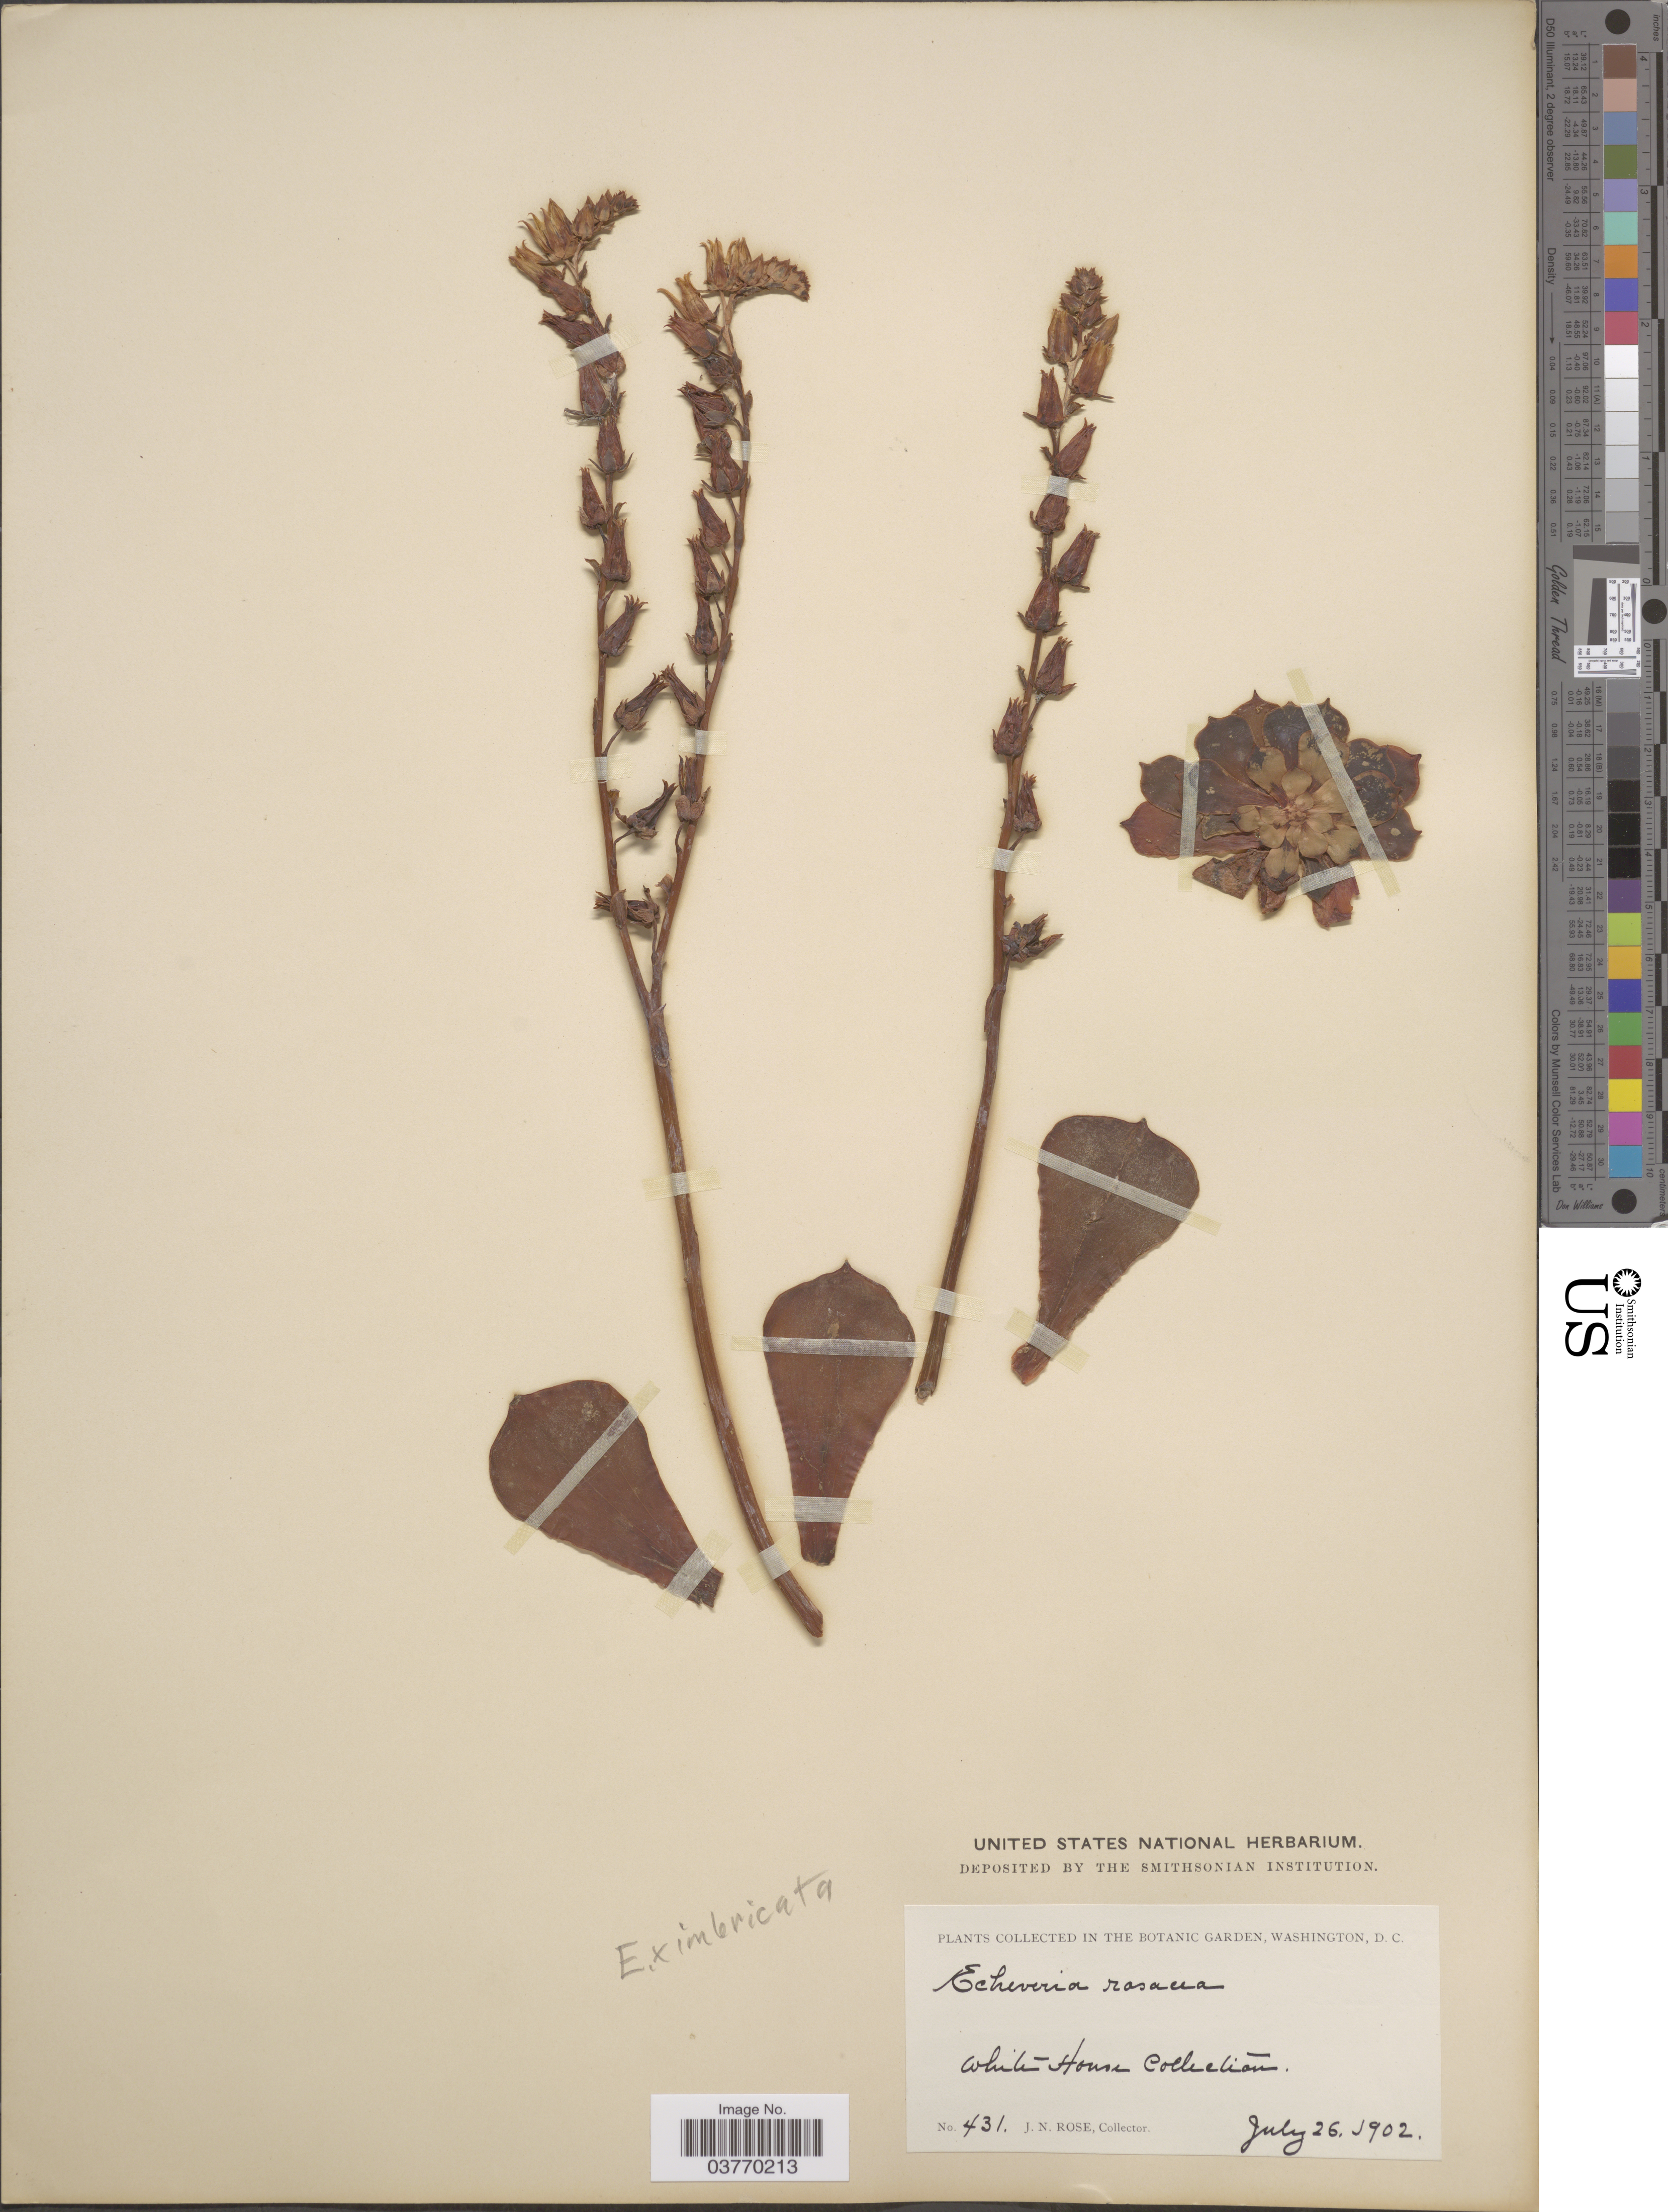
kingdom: Plantae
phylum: Tracheophyta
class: Magnoliopsida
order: Saxifragales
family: Crassulaceae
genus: Echeveria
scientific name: Echeveria x imbricata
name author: Deleuil ex É. Morren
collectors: J. N. Rose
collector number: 431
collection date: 1902-07-26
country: United States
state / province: District of Columbia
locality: The Botanic Garden, Washington, D.C. White House Collection.